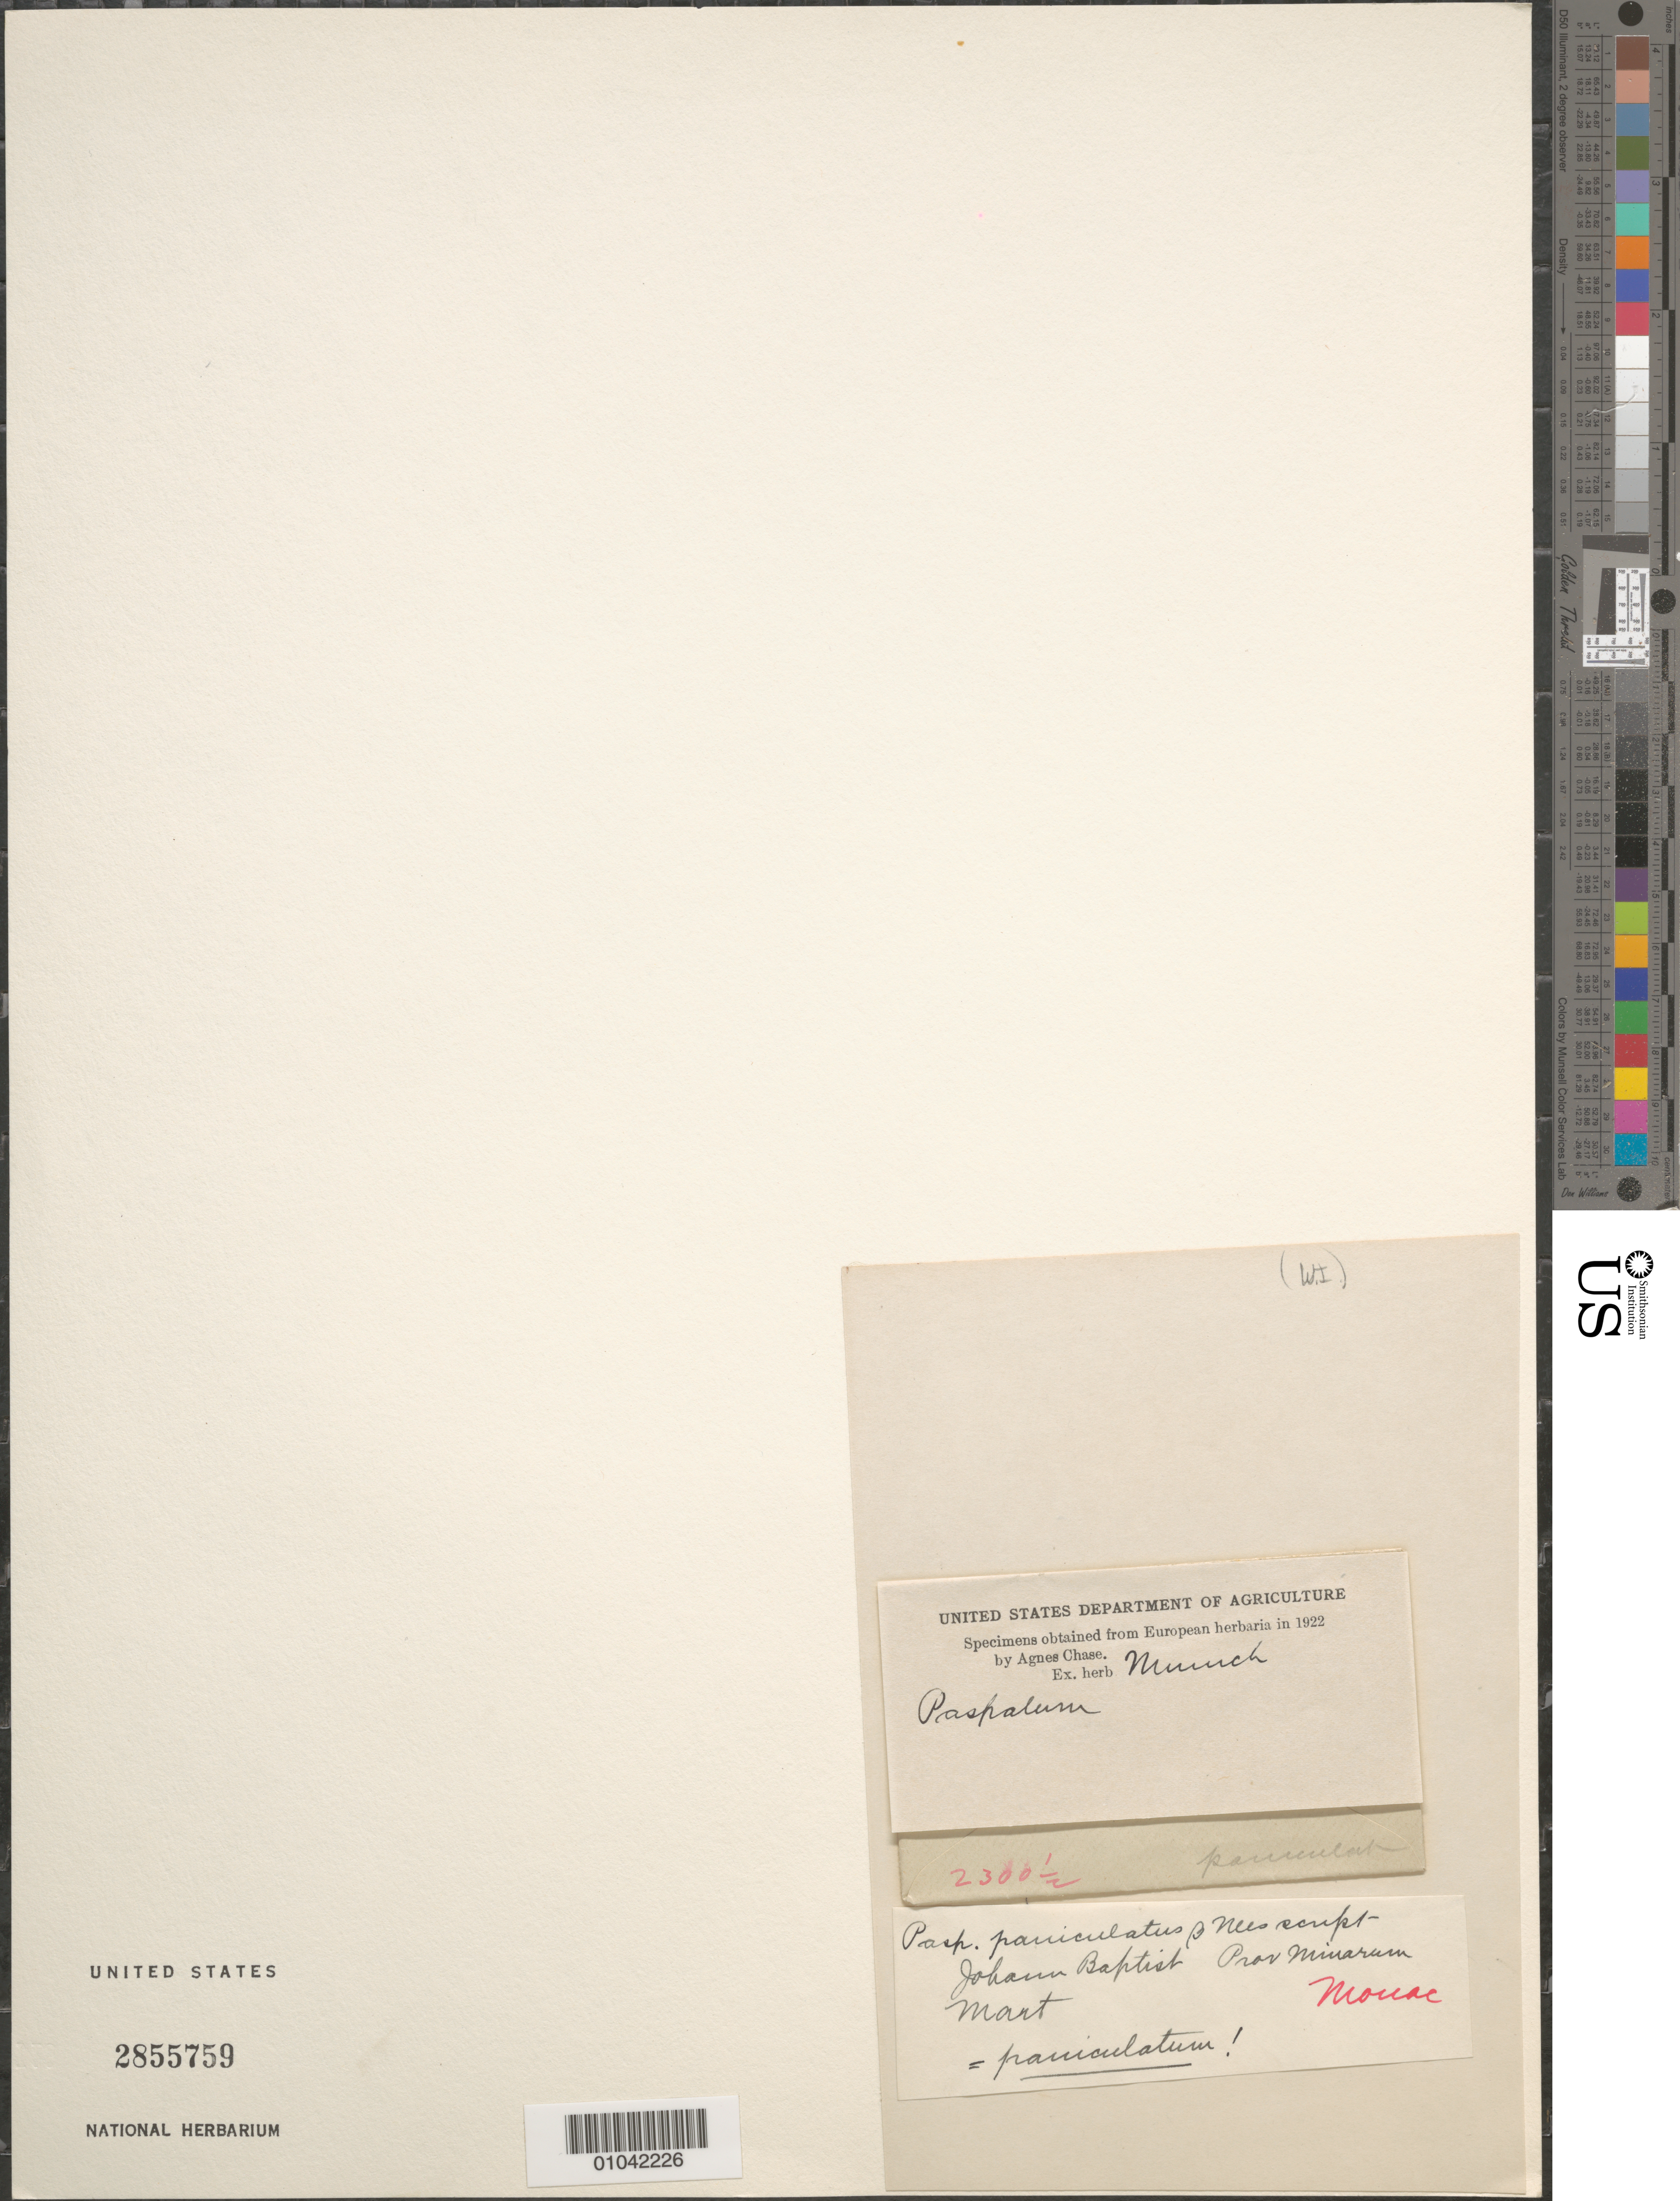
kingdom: Plantae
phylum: Tracheophyta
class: Liliopsida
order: Poales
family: Poaceae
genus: Paspalum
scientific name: Paspalum paniculatum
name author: L.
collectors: -. Elie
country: Martinique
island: Martinique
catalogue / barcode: US 2855759